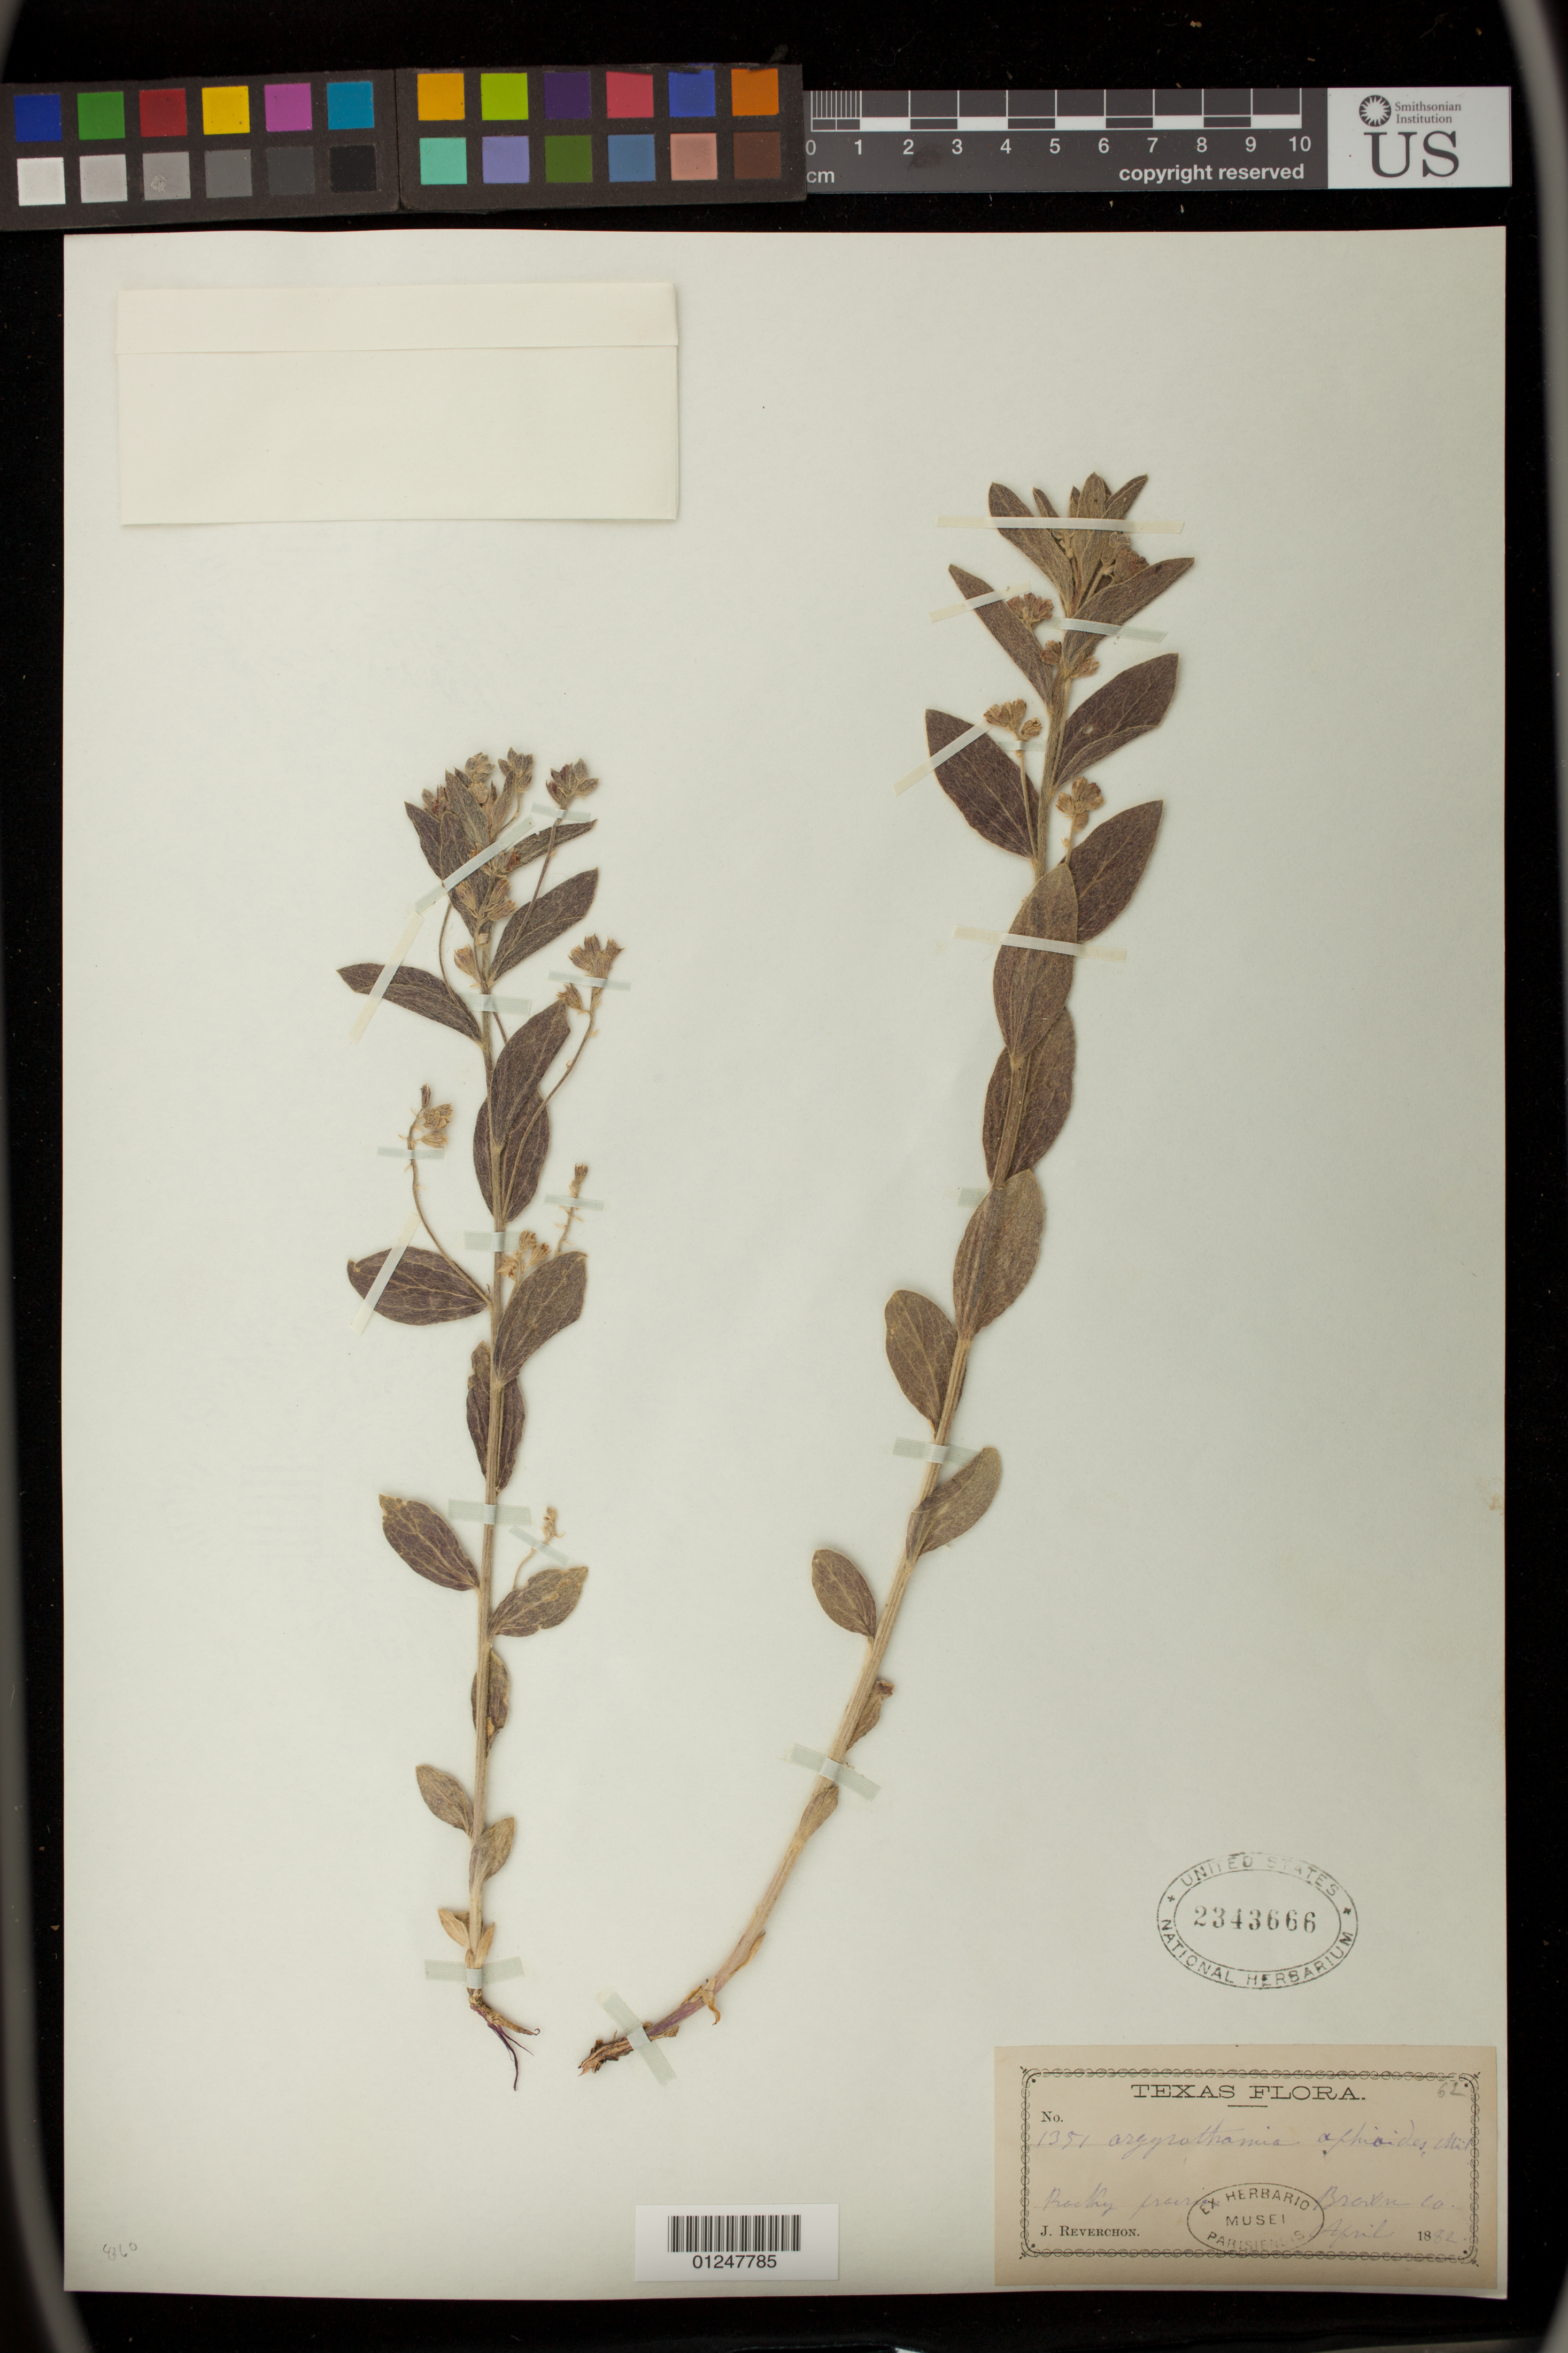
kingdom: Plantae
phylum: Tracheophyta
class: Magnoliopsida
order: Malpighiales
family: Euphorbiaceae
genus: Argythamnia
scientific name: Argythamnia aphoroides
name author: Müll. Arg.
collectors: J. Reverchon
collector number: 1351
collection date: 1882-04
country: United States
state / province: Texas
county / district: Brown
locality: Rocky prairie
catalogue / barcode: US 2343666